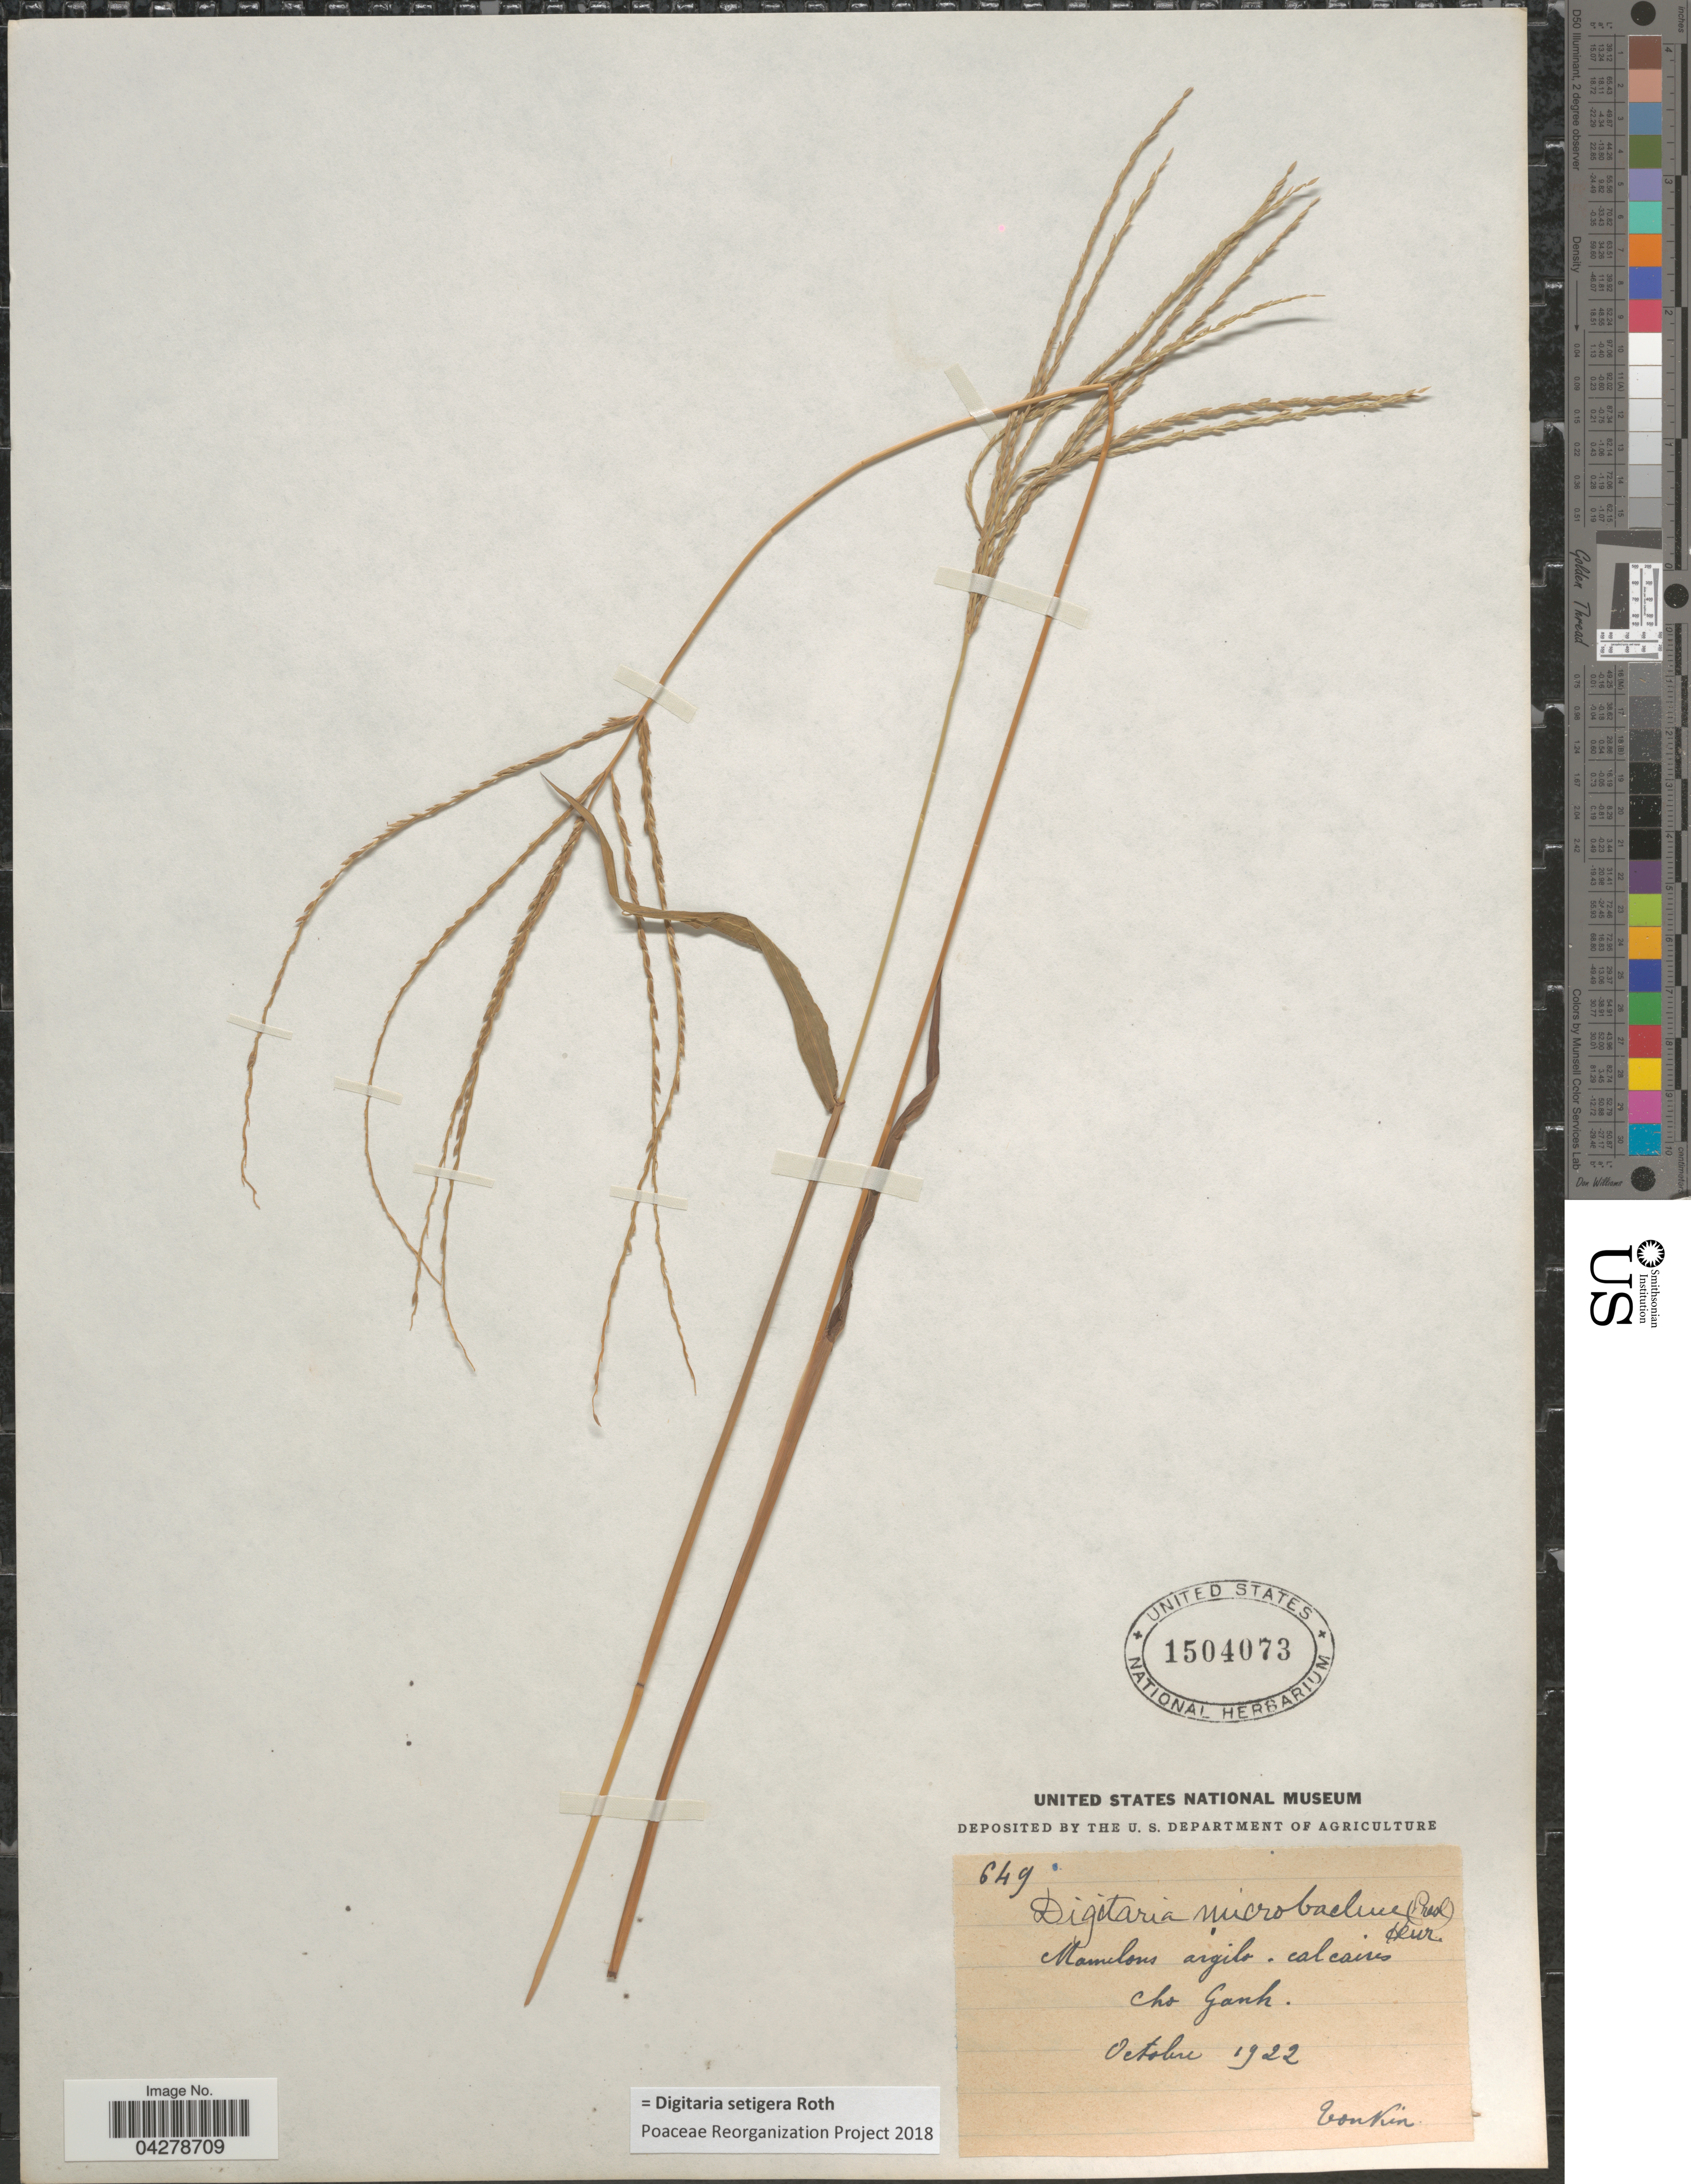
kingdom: Plantae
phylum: Tracheophyta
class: Liliopsida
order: Poales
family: Poaceae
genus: Digitaria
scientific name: Digitaria setigera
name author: Roth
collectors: -. Bonkin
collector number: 649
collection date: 1922-10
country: Vietnam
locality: Cho Ganh.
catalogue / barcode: US 1504073